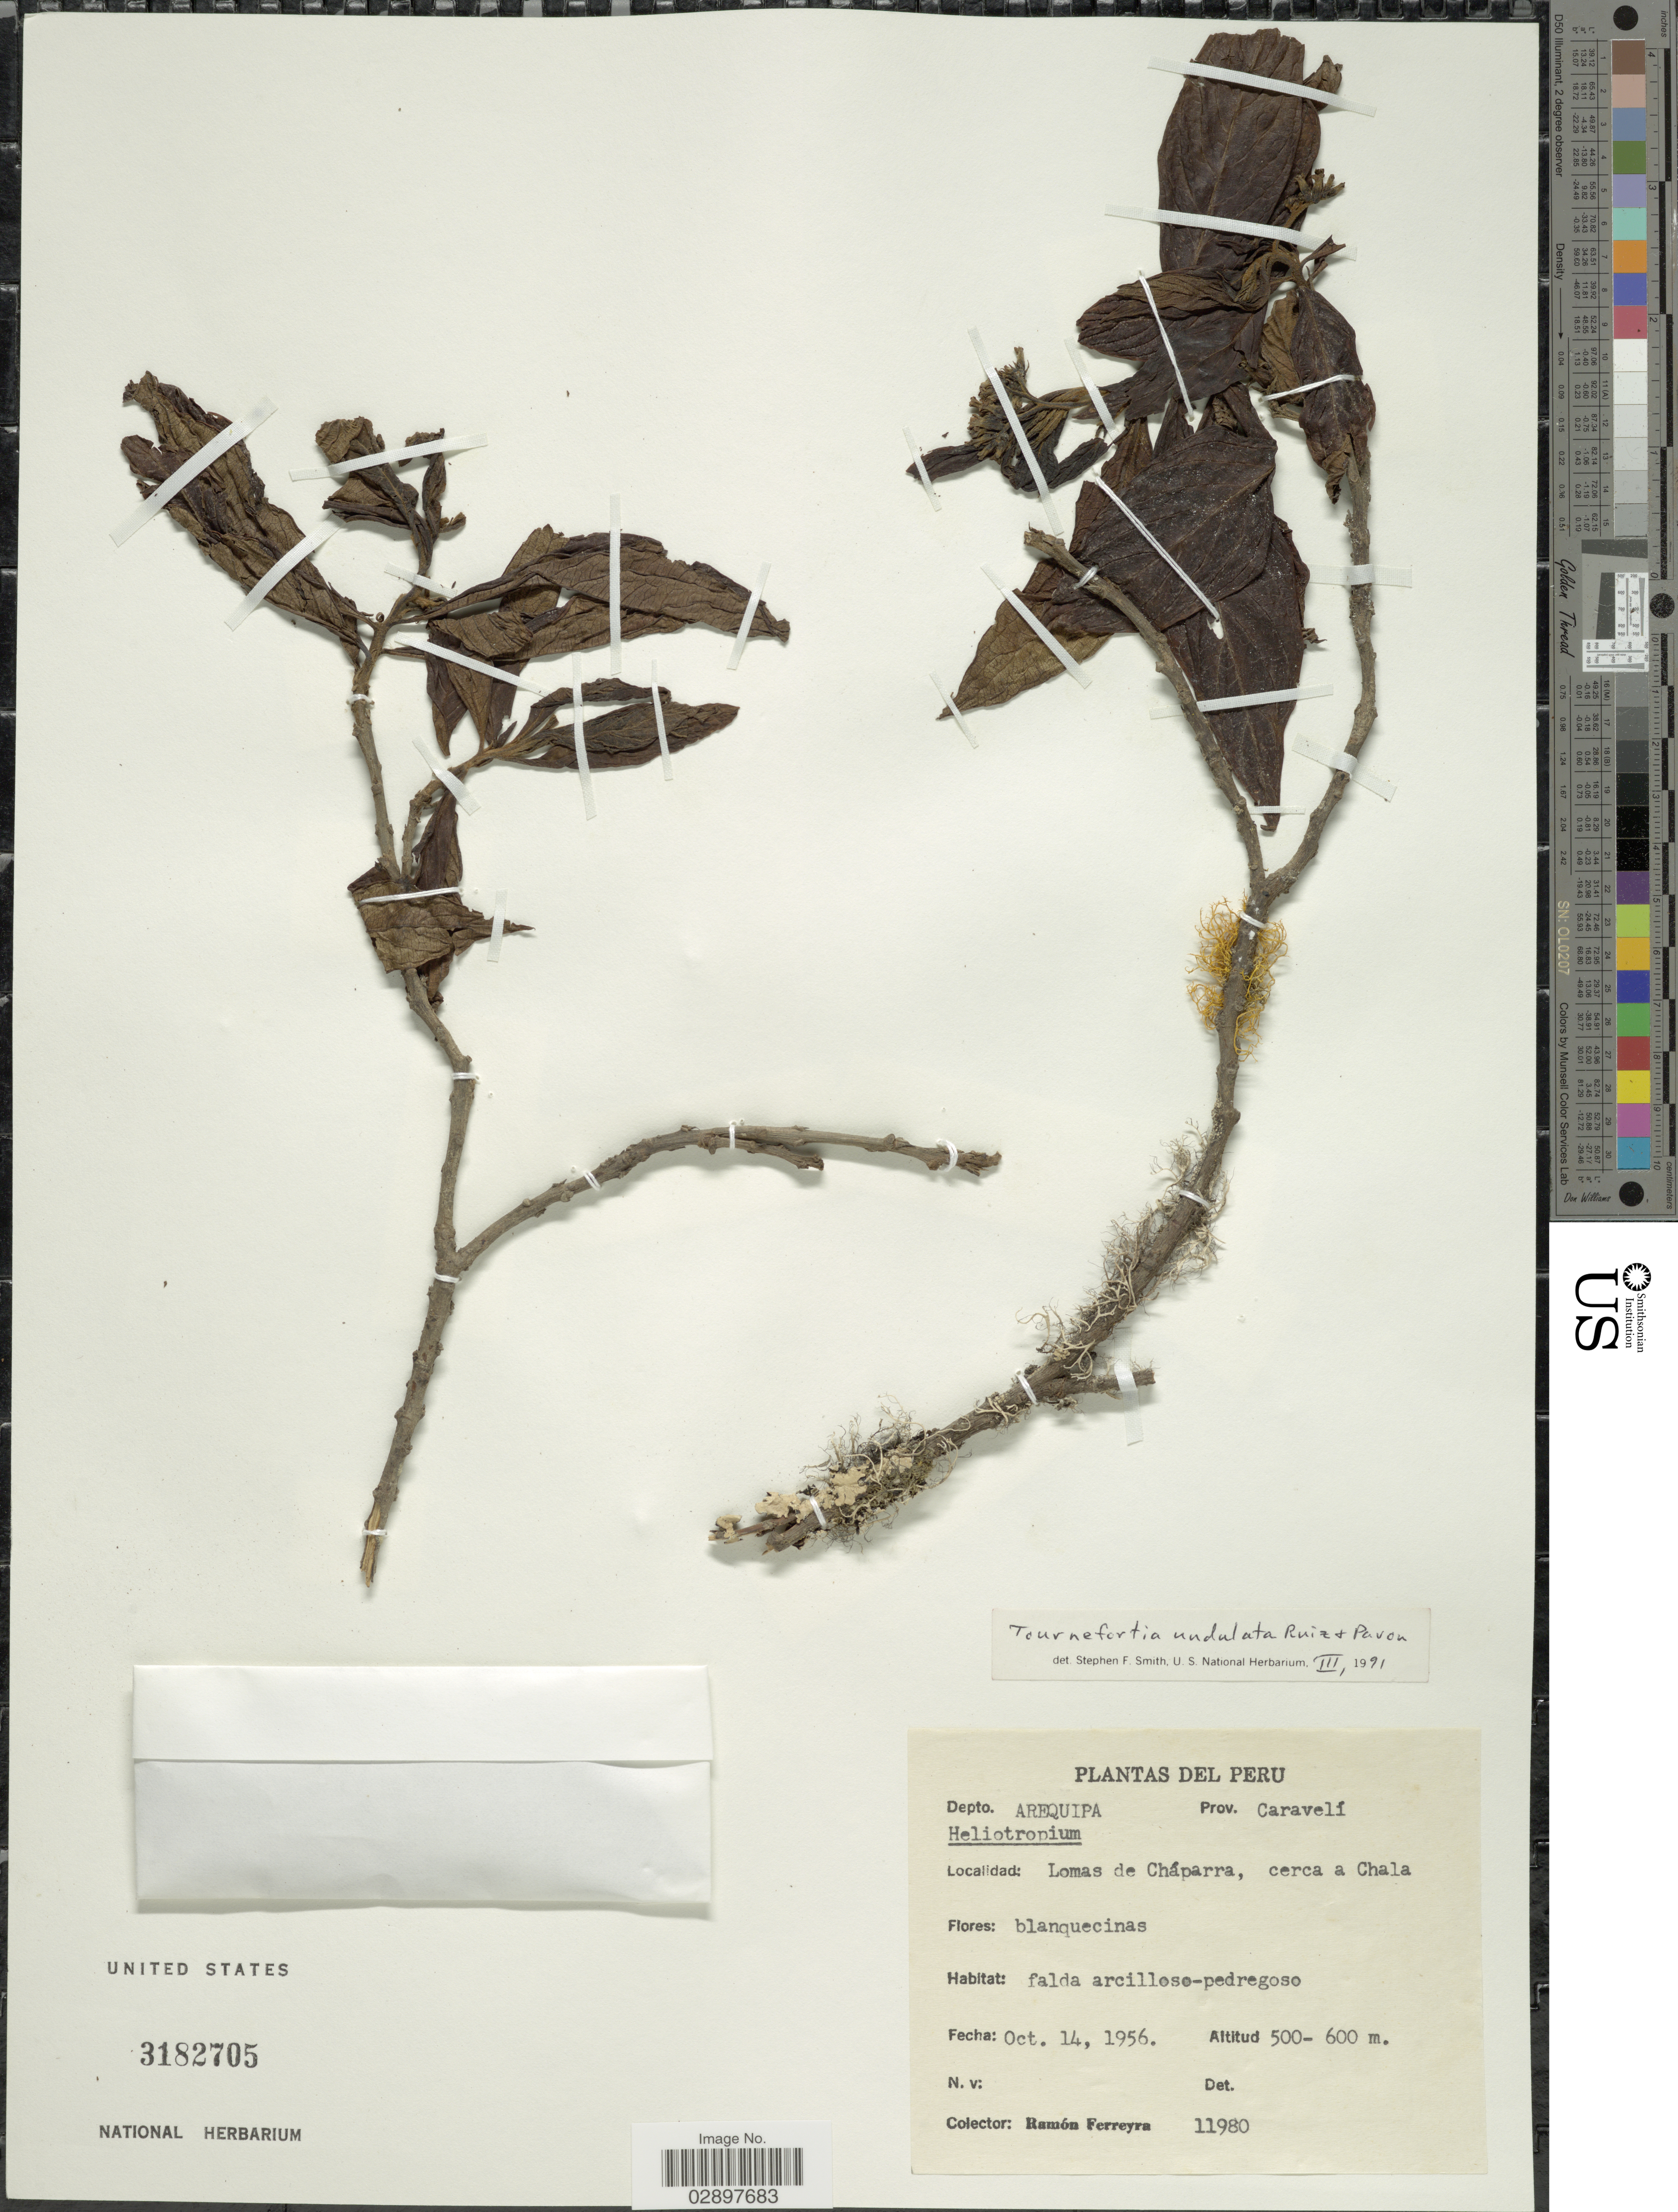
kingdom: Plantae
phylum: Tracheophyta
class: Magnoliopsida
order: Boraginales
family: Heliotropiaceae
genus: Tournefortia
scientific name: Tournefortia undulata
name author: Benth.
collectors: R. A. Ferreyra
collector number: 11980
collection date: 1956-10-14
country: Peru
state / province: Arequipa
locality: Depto. Arequipa, Prov. Caravelí. Lomas de Cháparra, cerca a Chala.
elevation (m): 500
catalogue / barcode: US 3182705